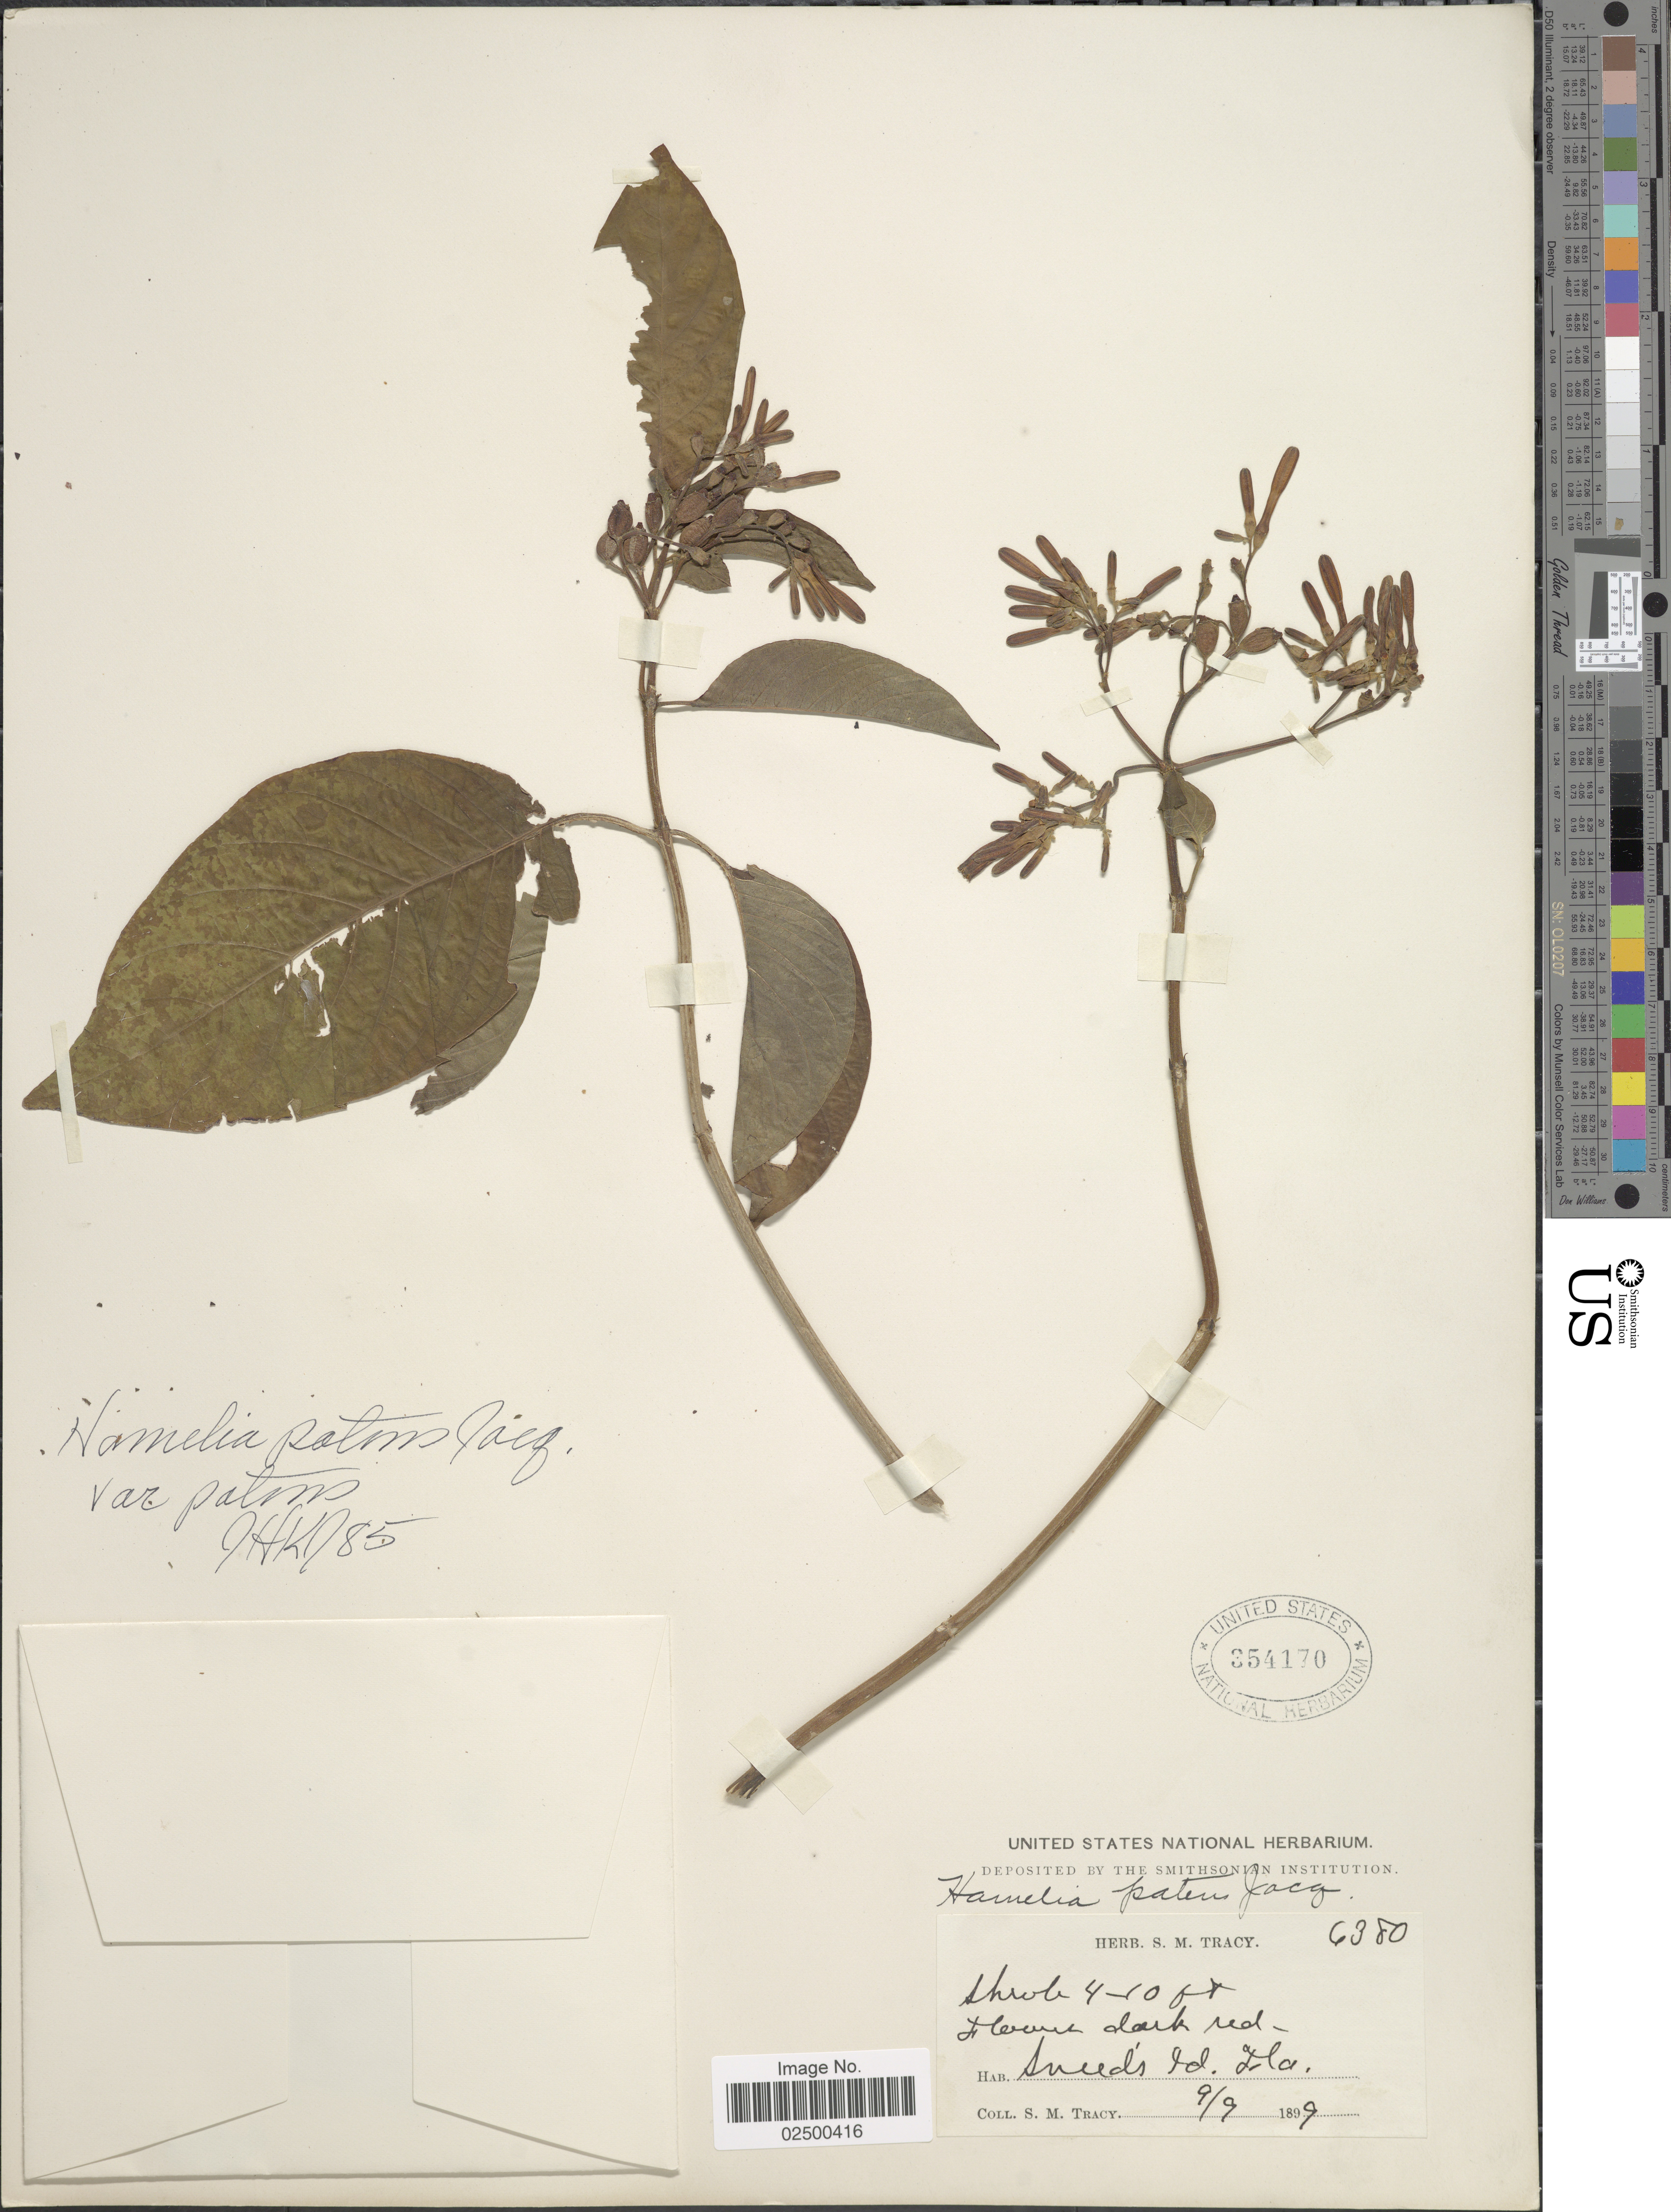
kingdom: Plantae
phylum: Tracheophyta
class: Magnoliopsida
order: Gentianales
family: Rubiaceae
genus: Hamelia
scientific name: Hamelia patens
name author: Jacq.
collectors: S. M. Tracy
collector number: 6380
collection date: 1899-09-09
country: United States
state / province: Florida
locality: Sneed's Id.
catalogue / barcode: US 354170